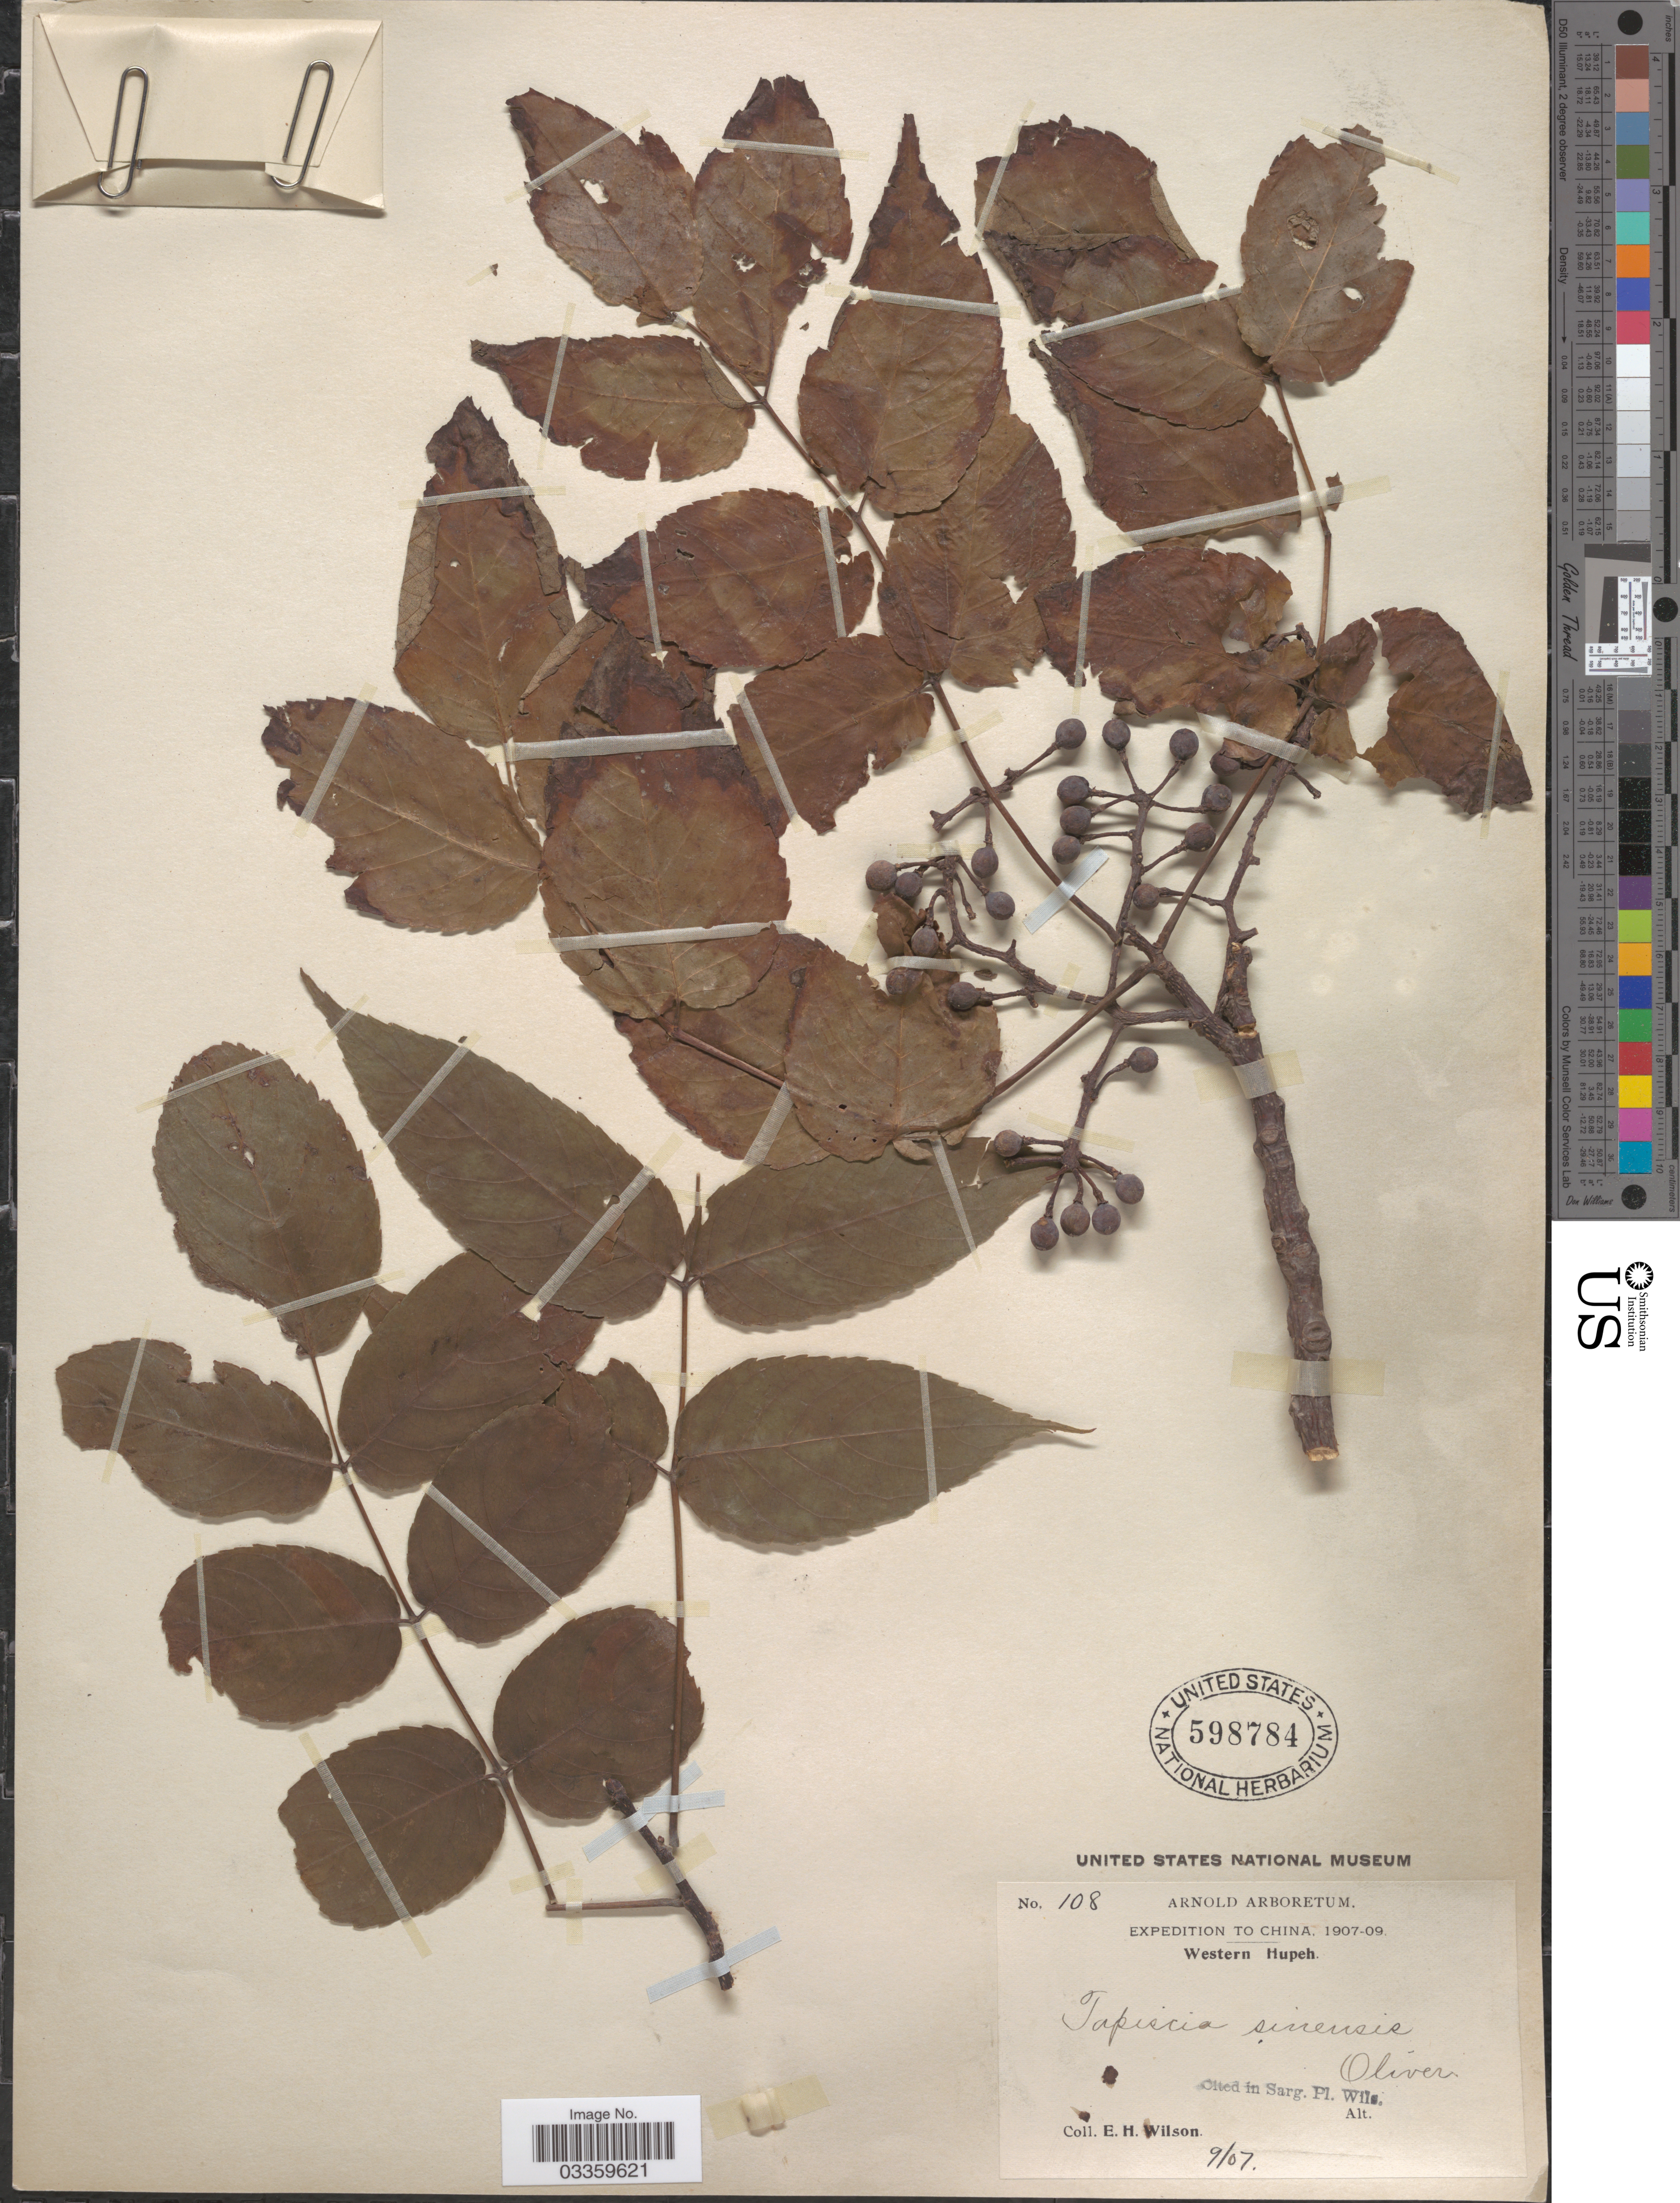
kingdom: Plantae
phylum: Tracheophyta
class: Magnoliopsida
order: Huerteales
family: Tapisciaceae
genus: Tapiscia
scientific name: Tapiscia sinensis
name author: Oliv.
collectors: E. Wilson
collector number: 108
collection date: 1907-09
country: China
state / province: Hubei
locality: Western Hupeh.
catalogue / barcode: US 598784